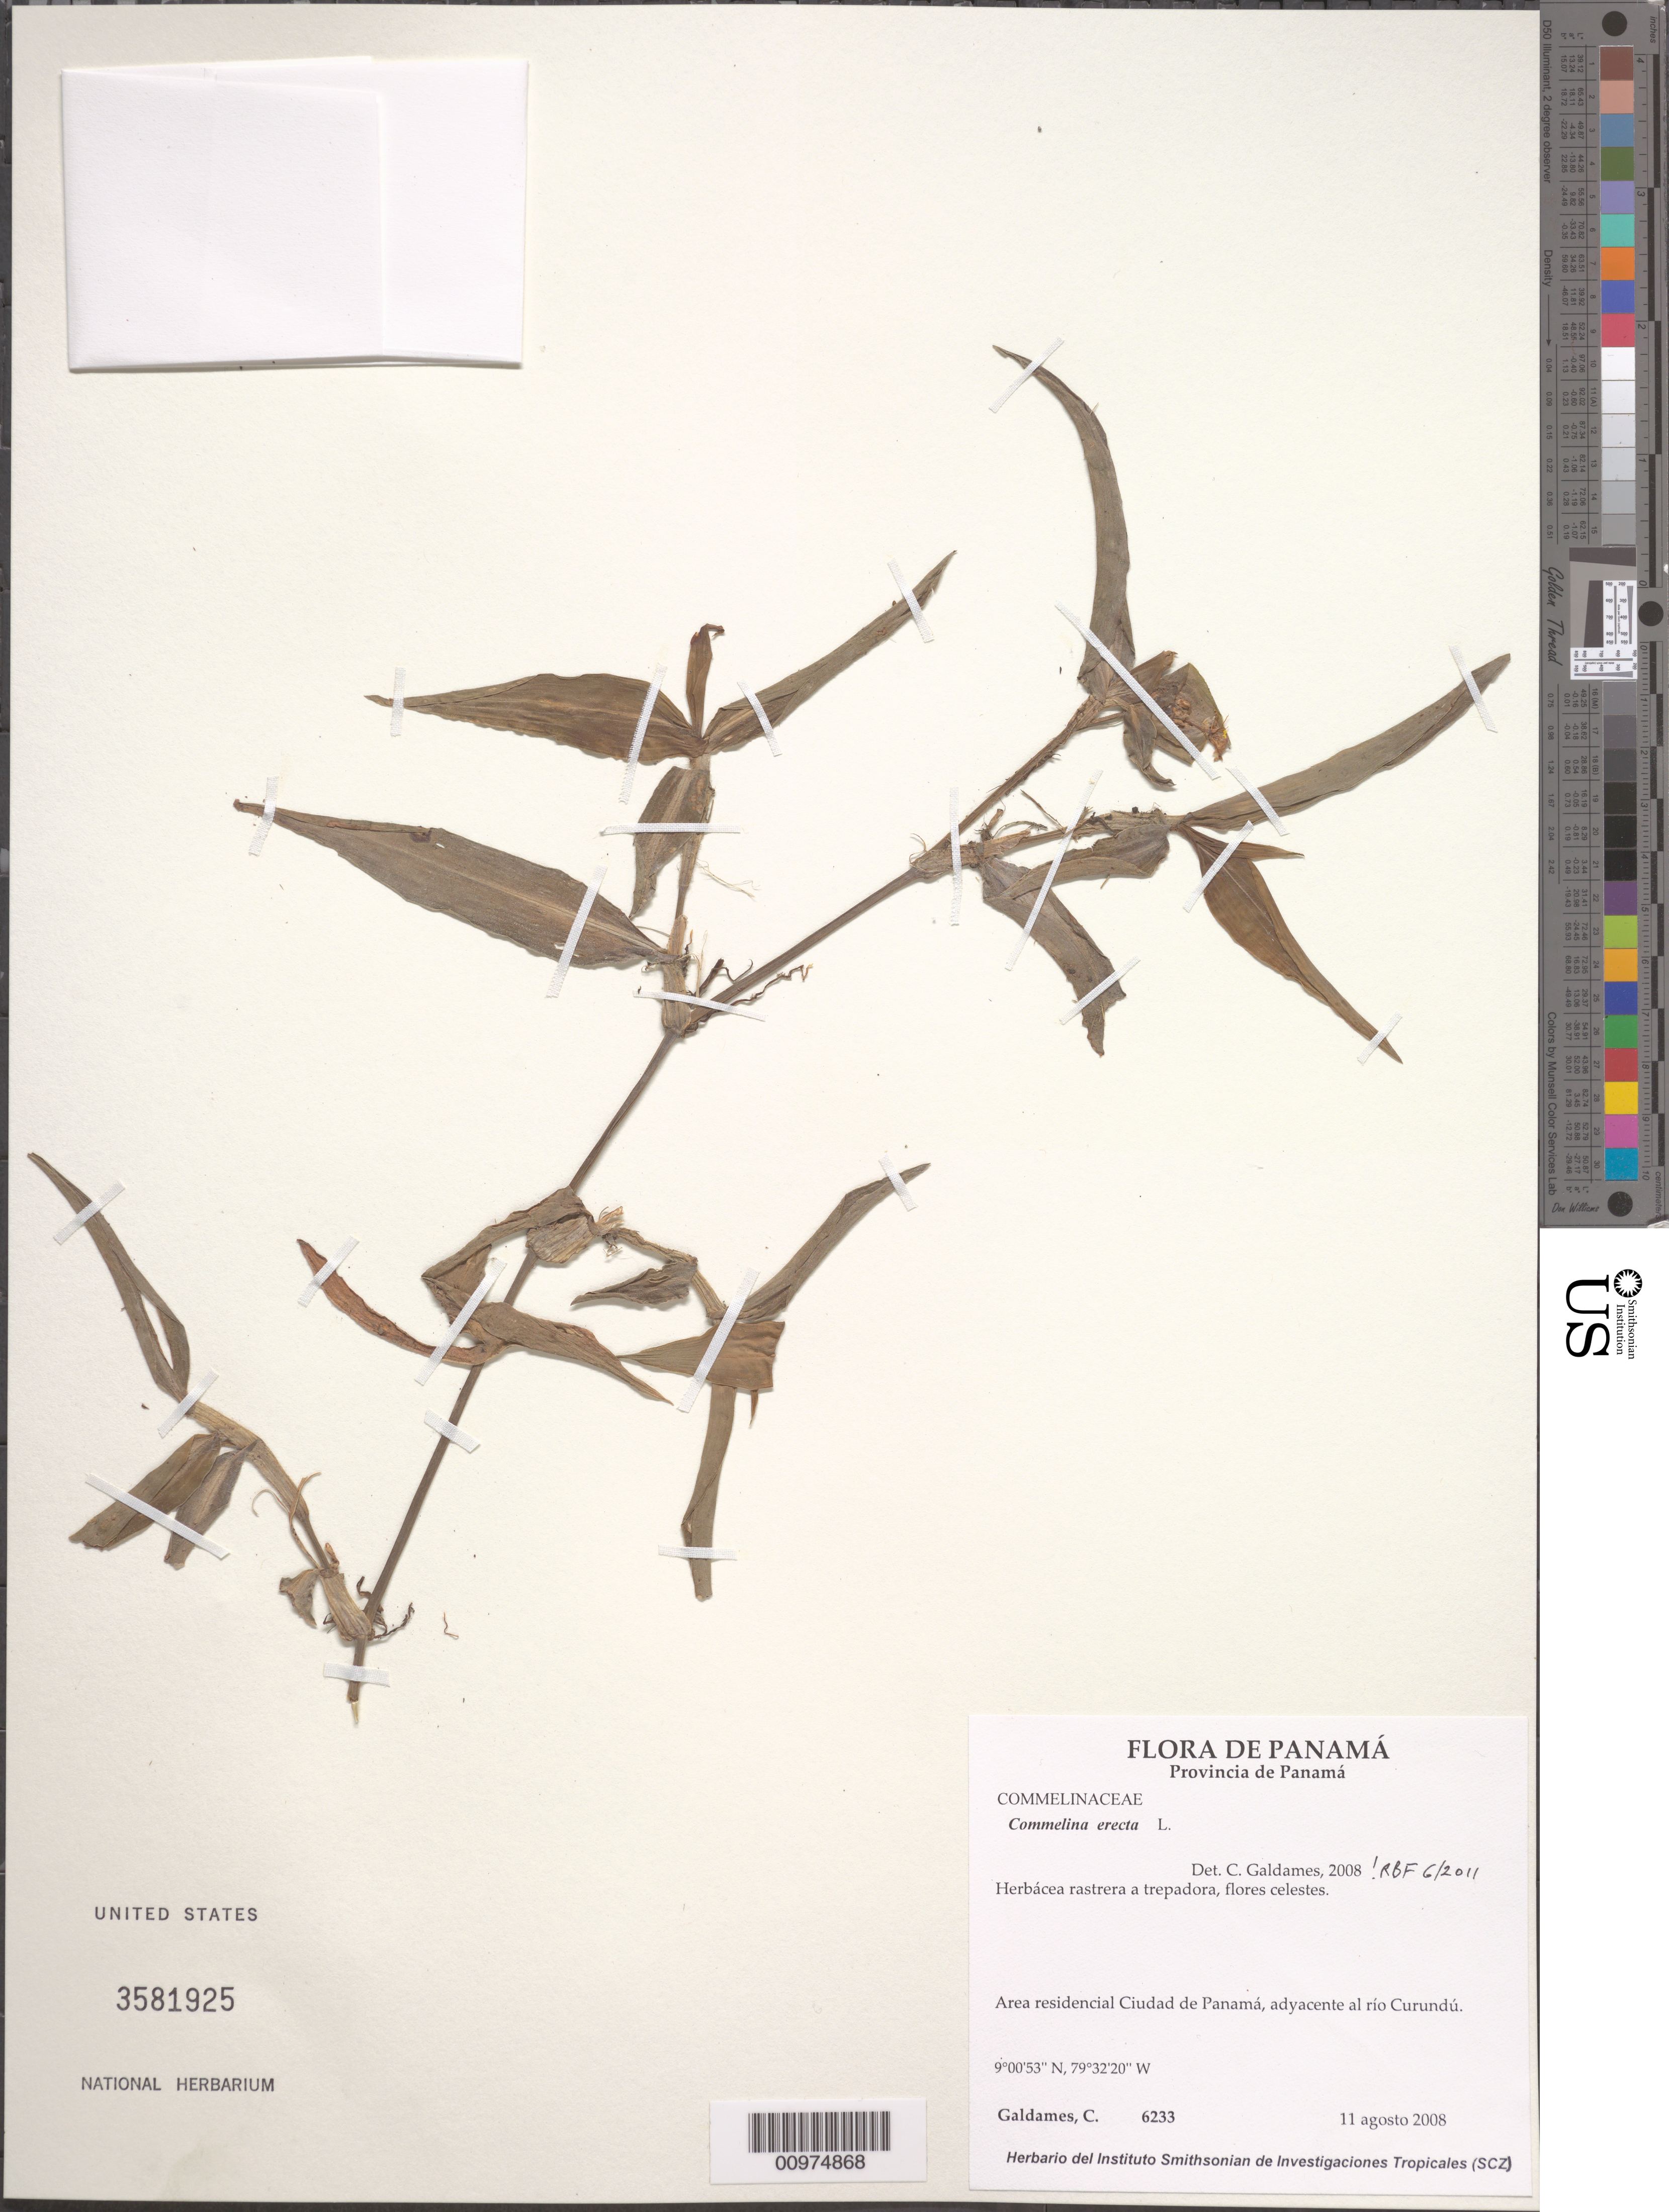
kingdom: Plantae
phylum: Tracheophyta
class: Liliopsida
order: Commelinales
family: Commelinaceae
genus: Commelina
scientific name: Commelina erecta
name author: L.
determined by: Faden, Robert B., (US), Smithsonian Institution - National Museum of Natural History (UNITED STATES)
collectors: C. Galdames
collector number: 6233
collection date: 2008-08-11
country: Panama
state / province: Panamá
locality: Area residencial Ciudad de Panama, adyacentr al rio Curundu.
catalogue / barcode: US 3581925